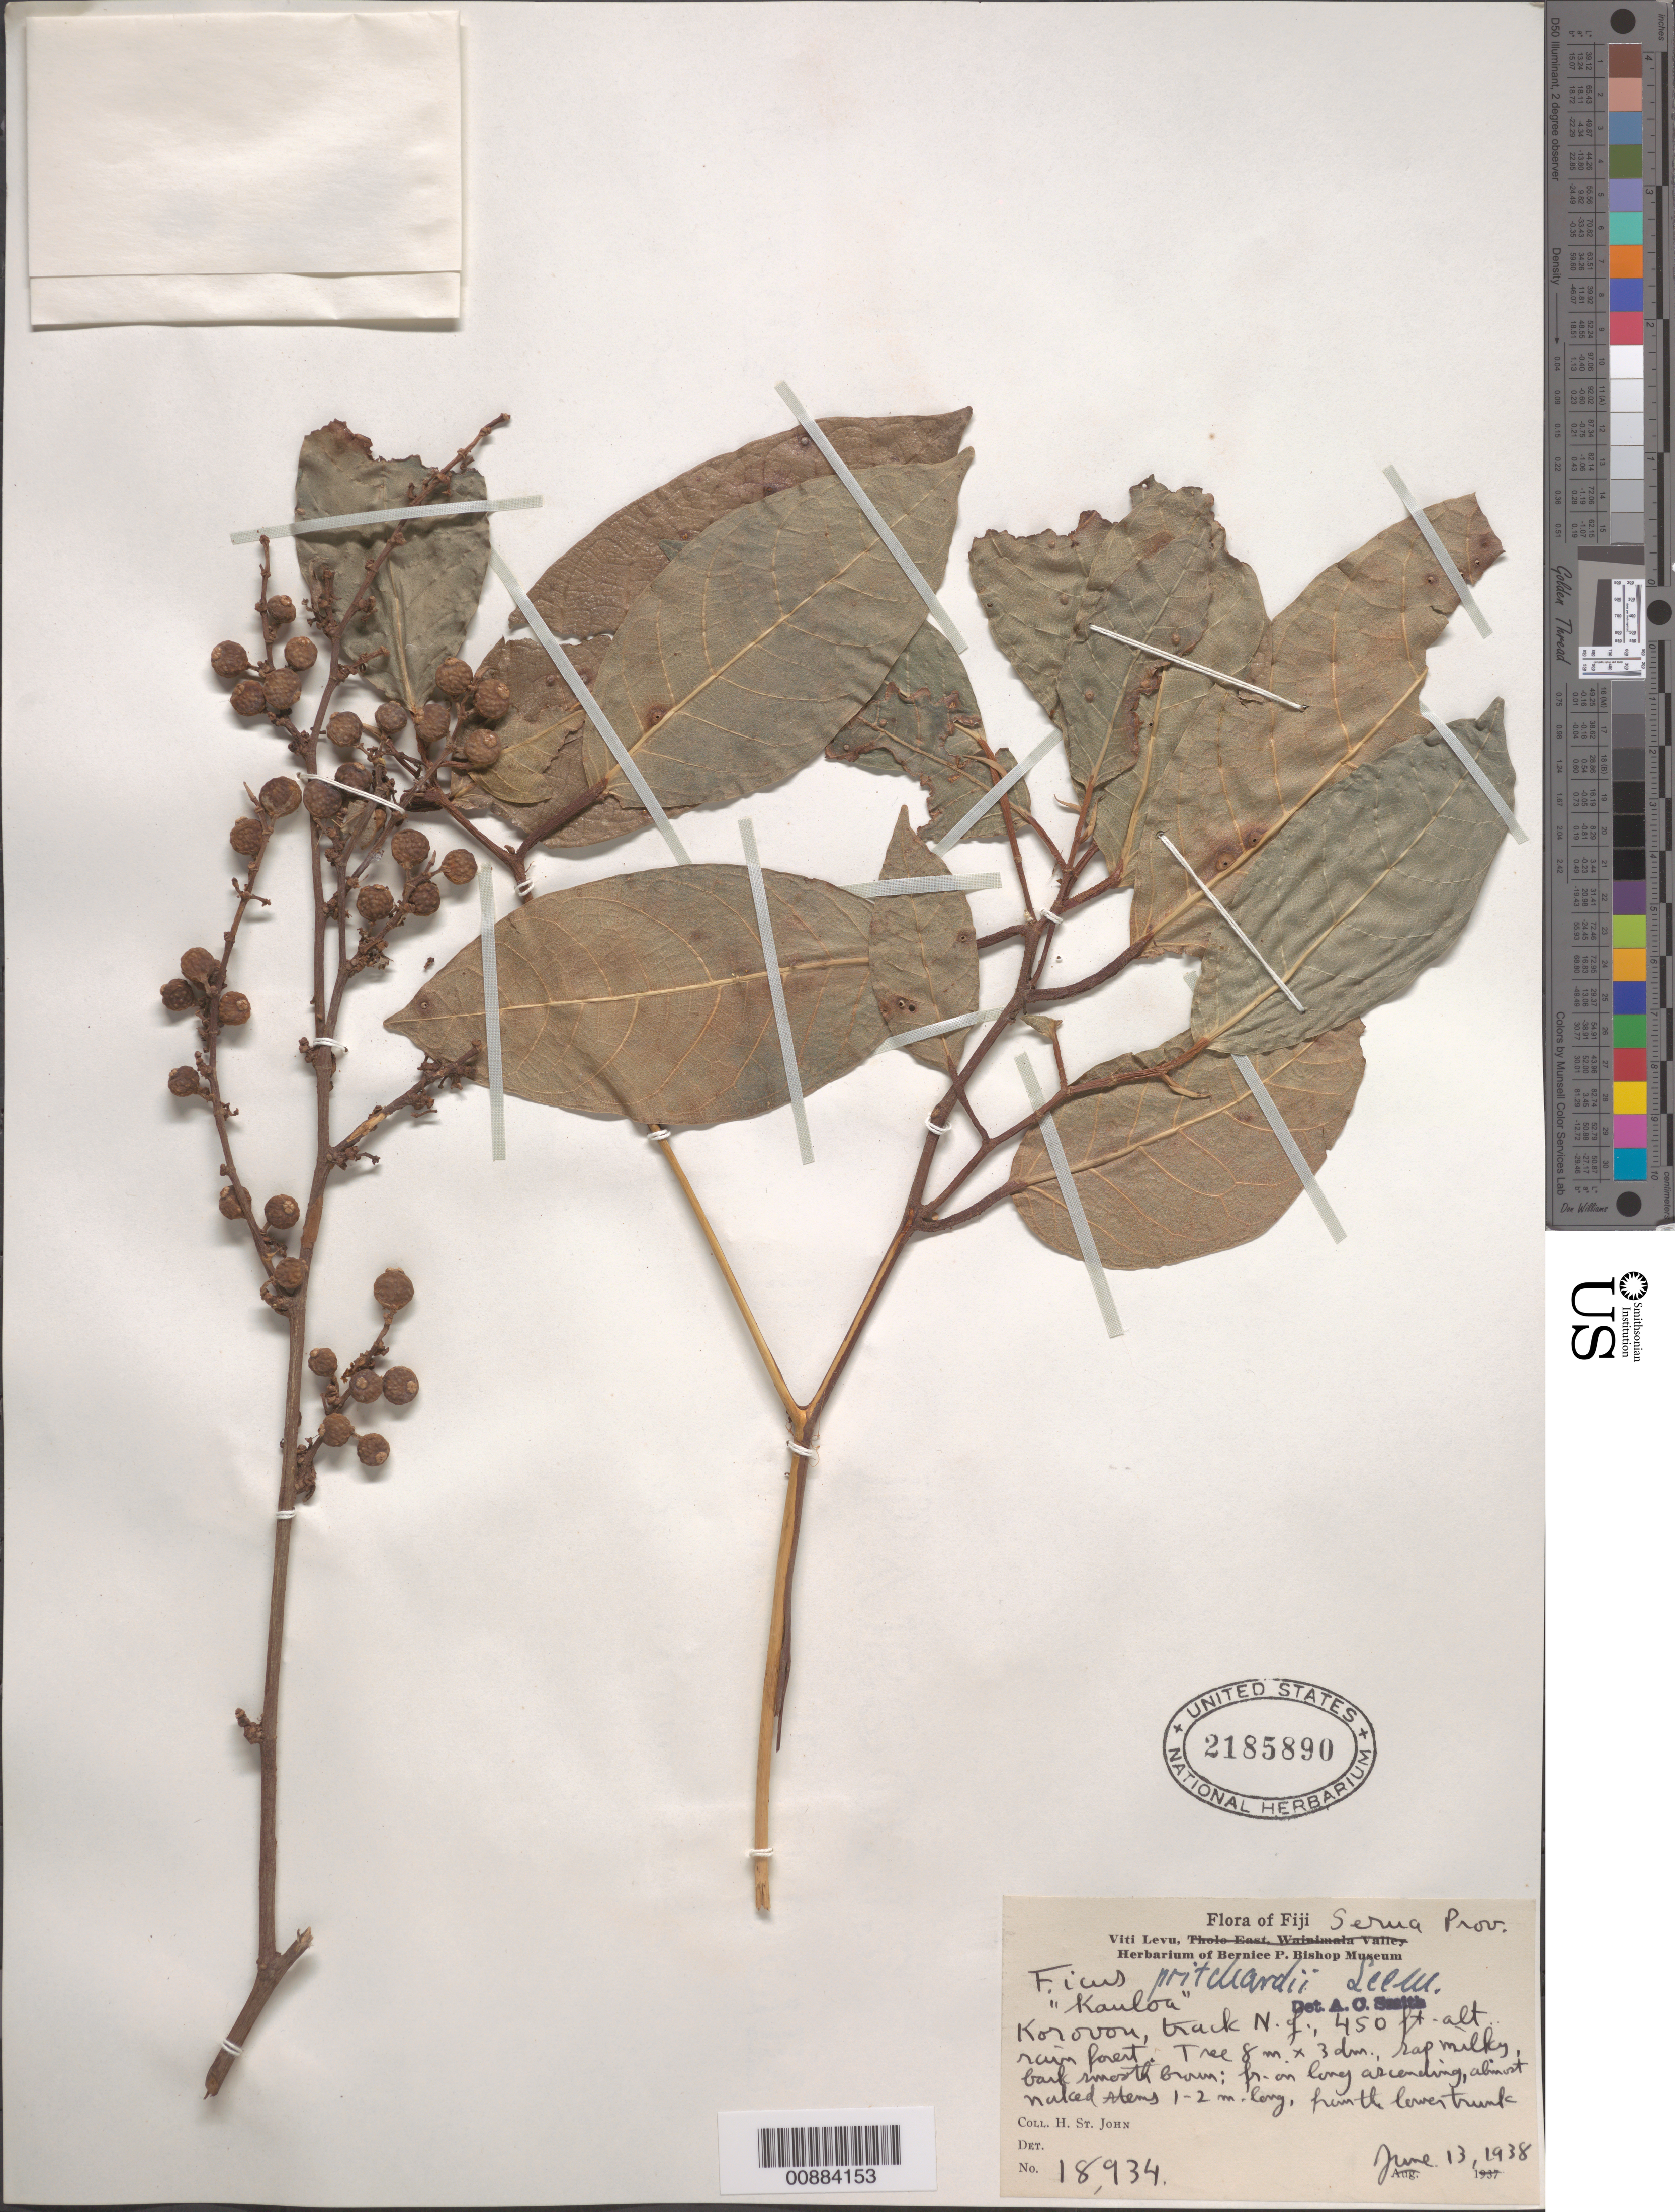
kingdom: Plantae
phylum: Tracheophyta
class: Magnoliopsida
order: Rosales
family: Moraceae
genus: Ficus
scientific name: Ficus pritchardii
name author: Seem.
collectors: H. St. John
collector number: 18934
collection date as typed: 13 Jun 1938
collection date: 1938-06-13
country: Fiji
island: Vanua Levu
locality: Serua Prov., Korovou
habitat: rain forest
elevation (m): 137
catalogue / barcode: US 2185890